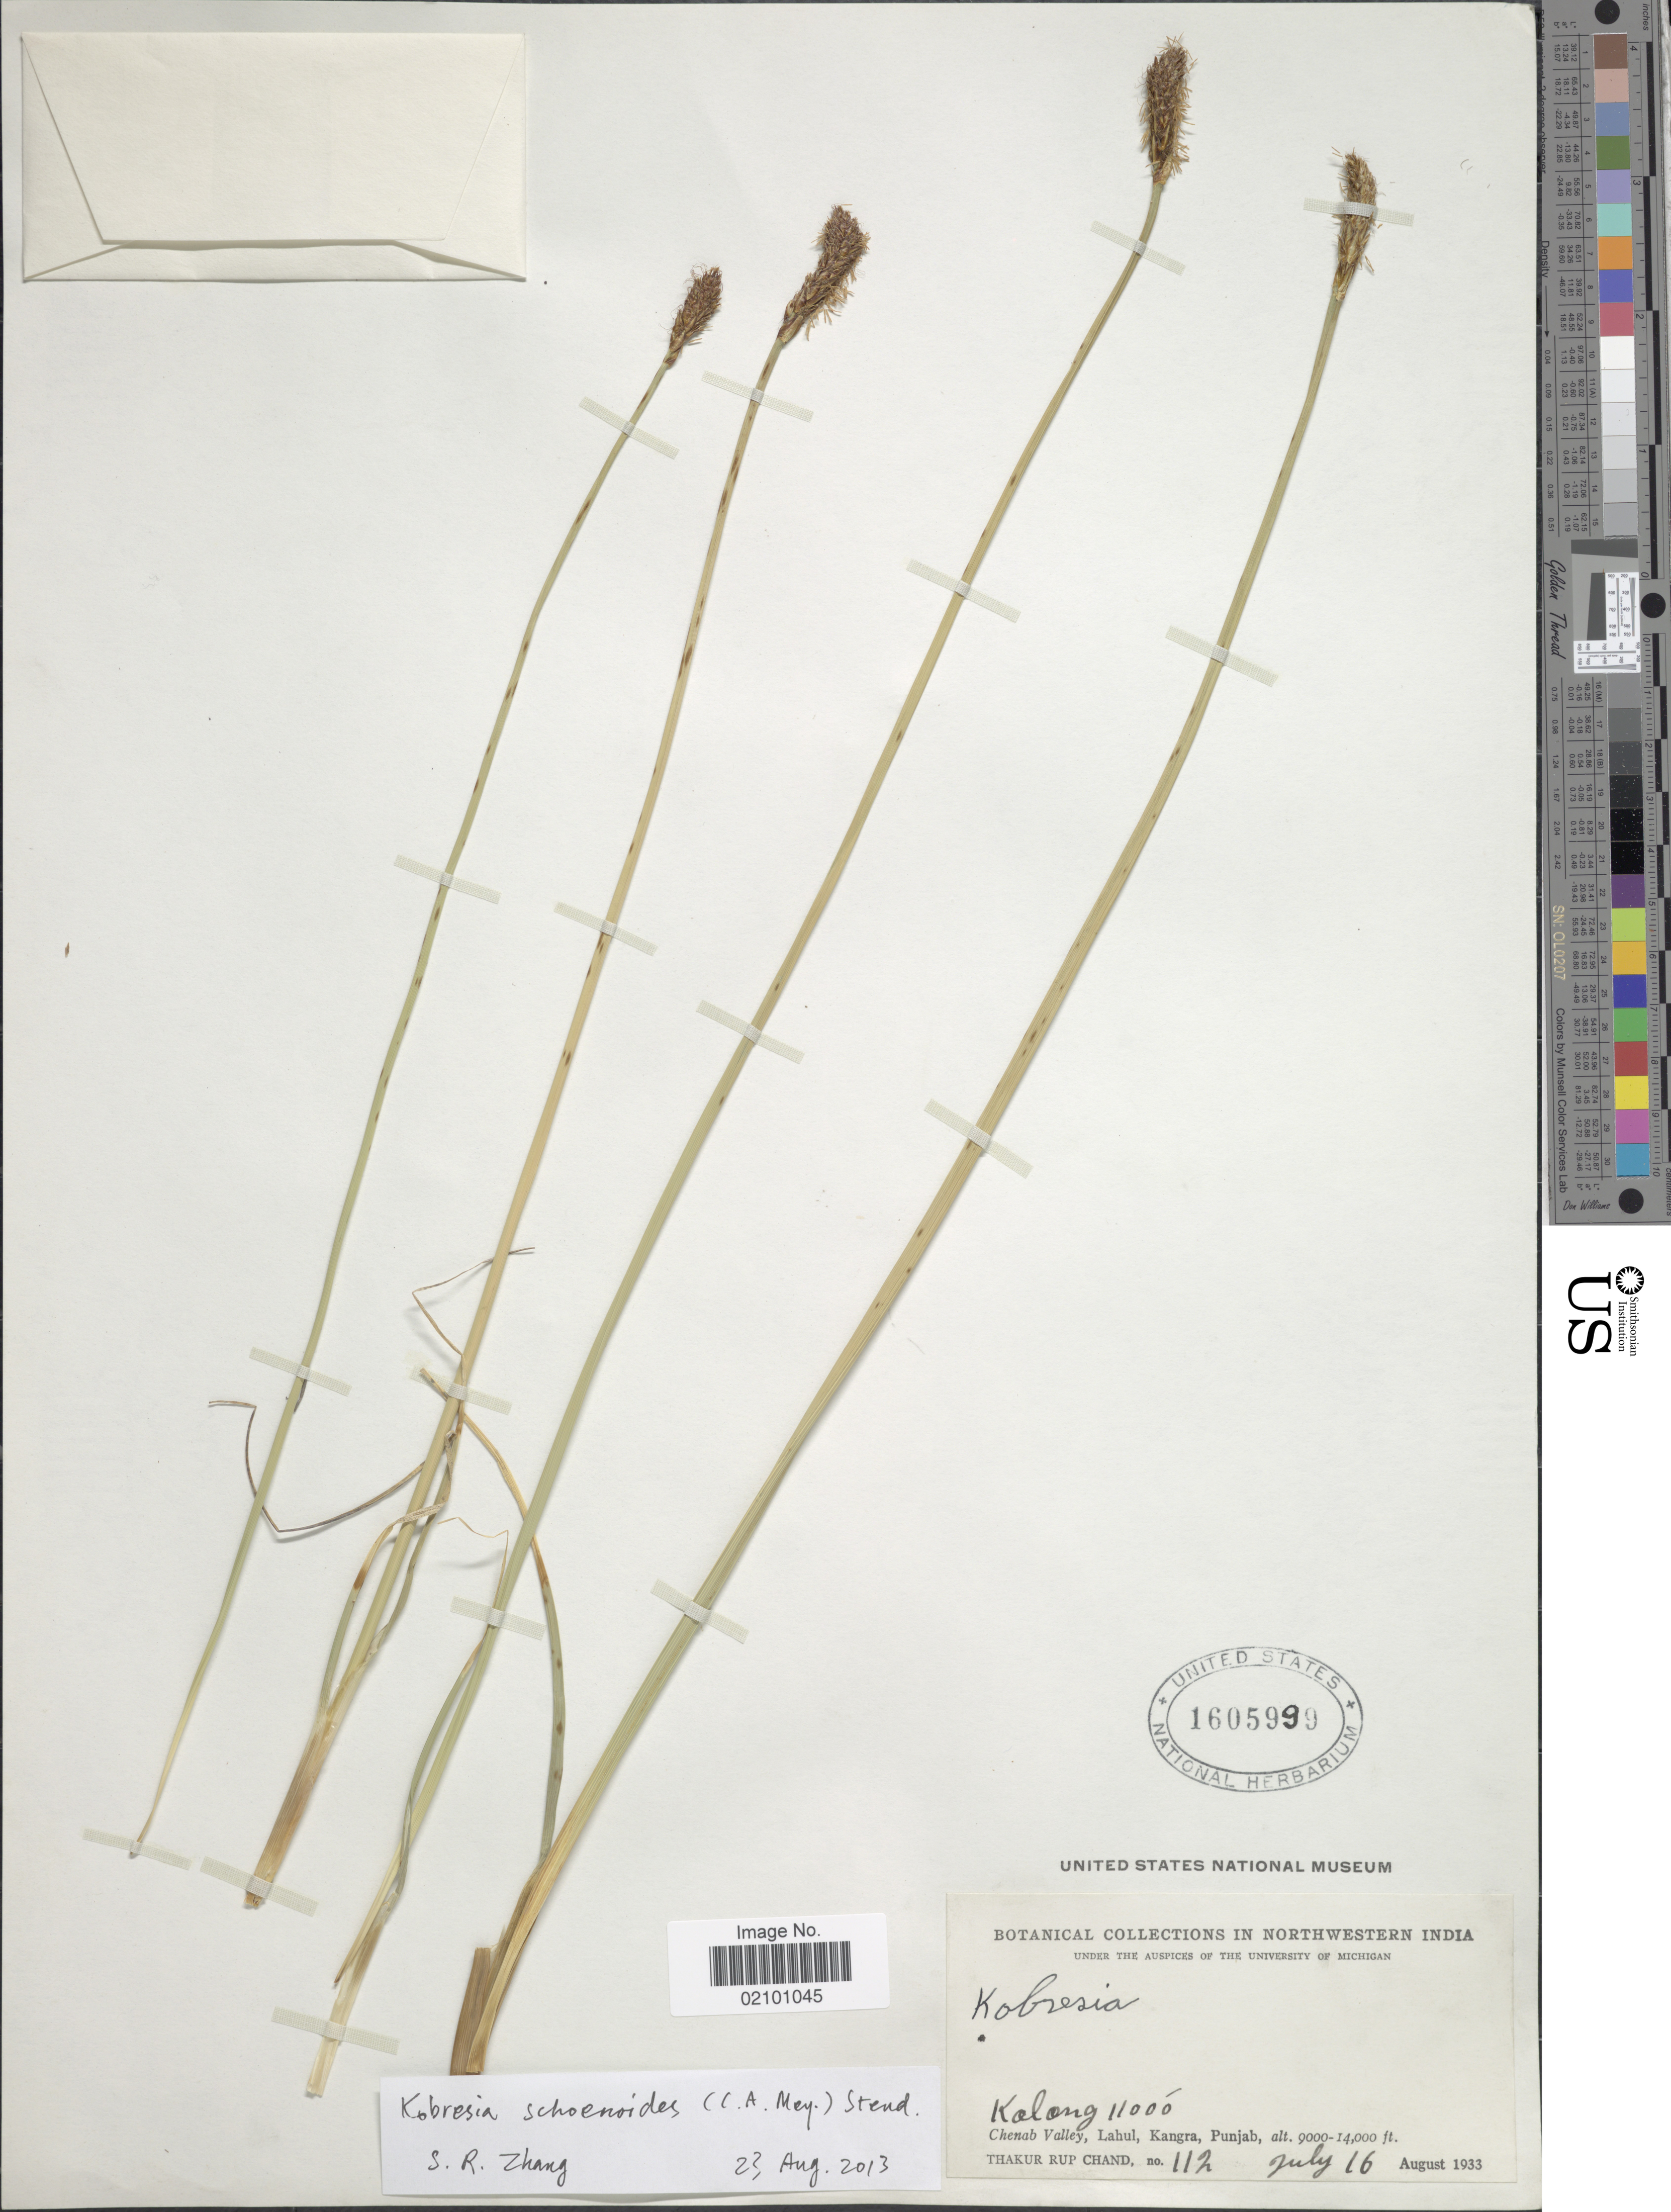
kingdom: Plantae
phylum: Tracheophyta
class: Liliopsida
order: Poales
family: Cyperaceae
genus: Carex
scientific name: Carex deasyi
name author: (C.B. Clarke) O. Yano & S.R. Zhang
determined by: Strong, M. T., (US), Smithsonian Institution - National Museum of Natural History (UNITED STATES)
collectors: T. R. Chand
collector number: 112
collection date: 1933-07-16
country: India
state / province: Punjab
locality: Northwestern India, Kalong, Chenab Valley, Lahul, Kangra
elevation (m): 2743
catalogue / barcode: US 1605999